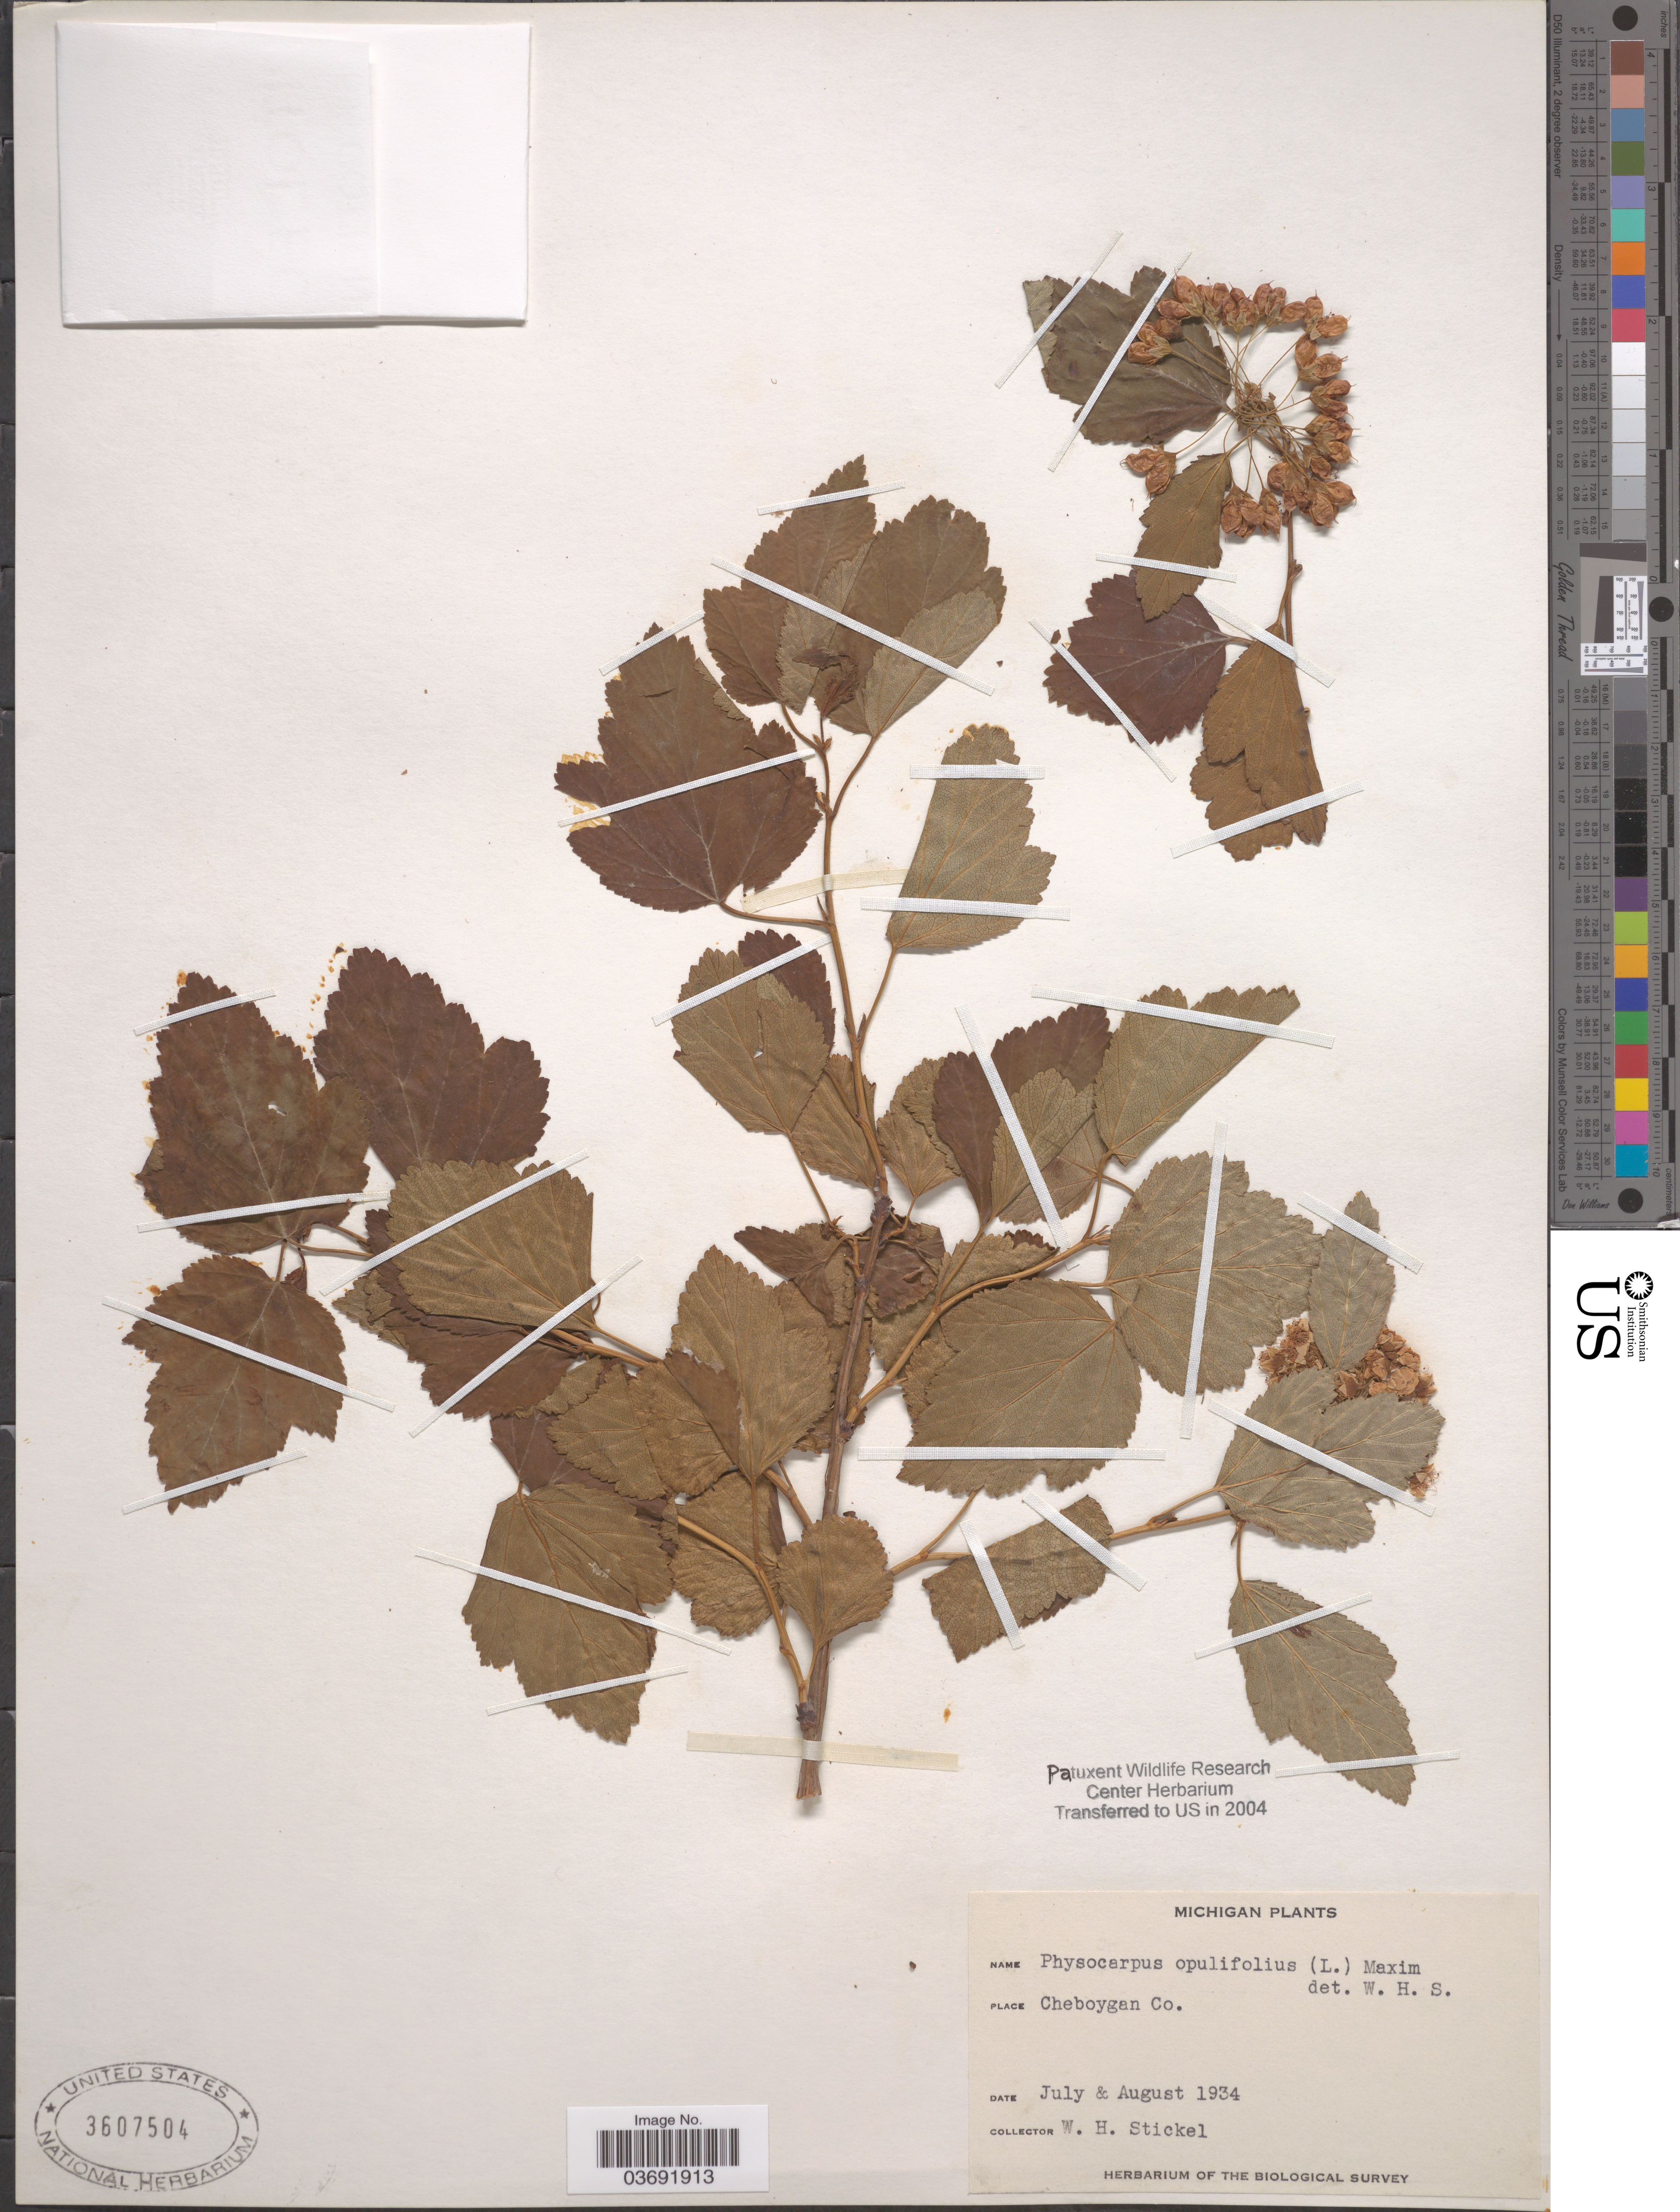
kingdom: Plantae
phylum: Tracheophyta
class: Magnoliopsida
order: Rosales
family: Rosaceae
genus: Physocarpus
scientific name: Physocarpus opulifolius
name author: (L.) Maxim.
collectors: W. Stickel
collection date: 1934-07/1934-08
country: United States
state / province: Michigan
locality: Cheboygan Co.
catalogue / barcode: US 3607504